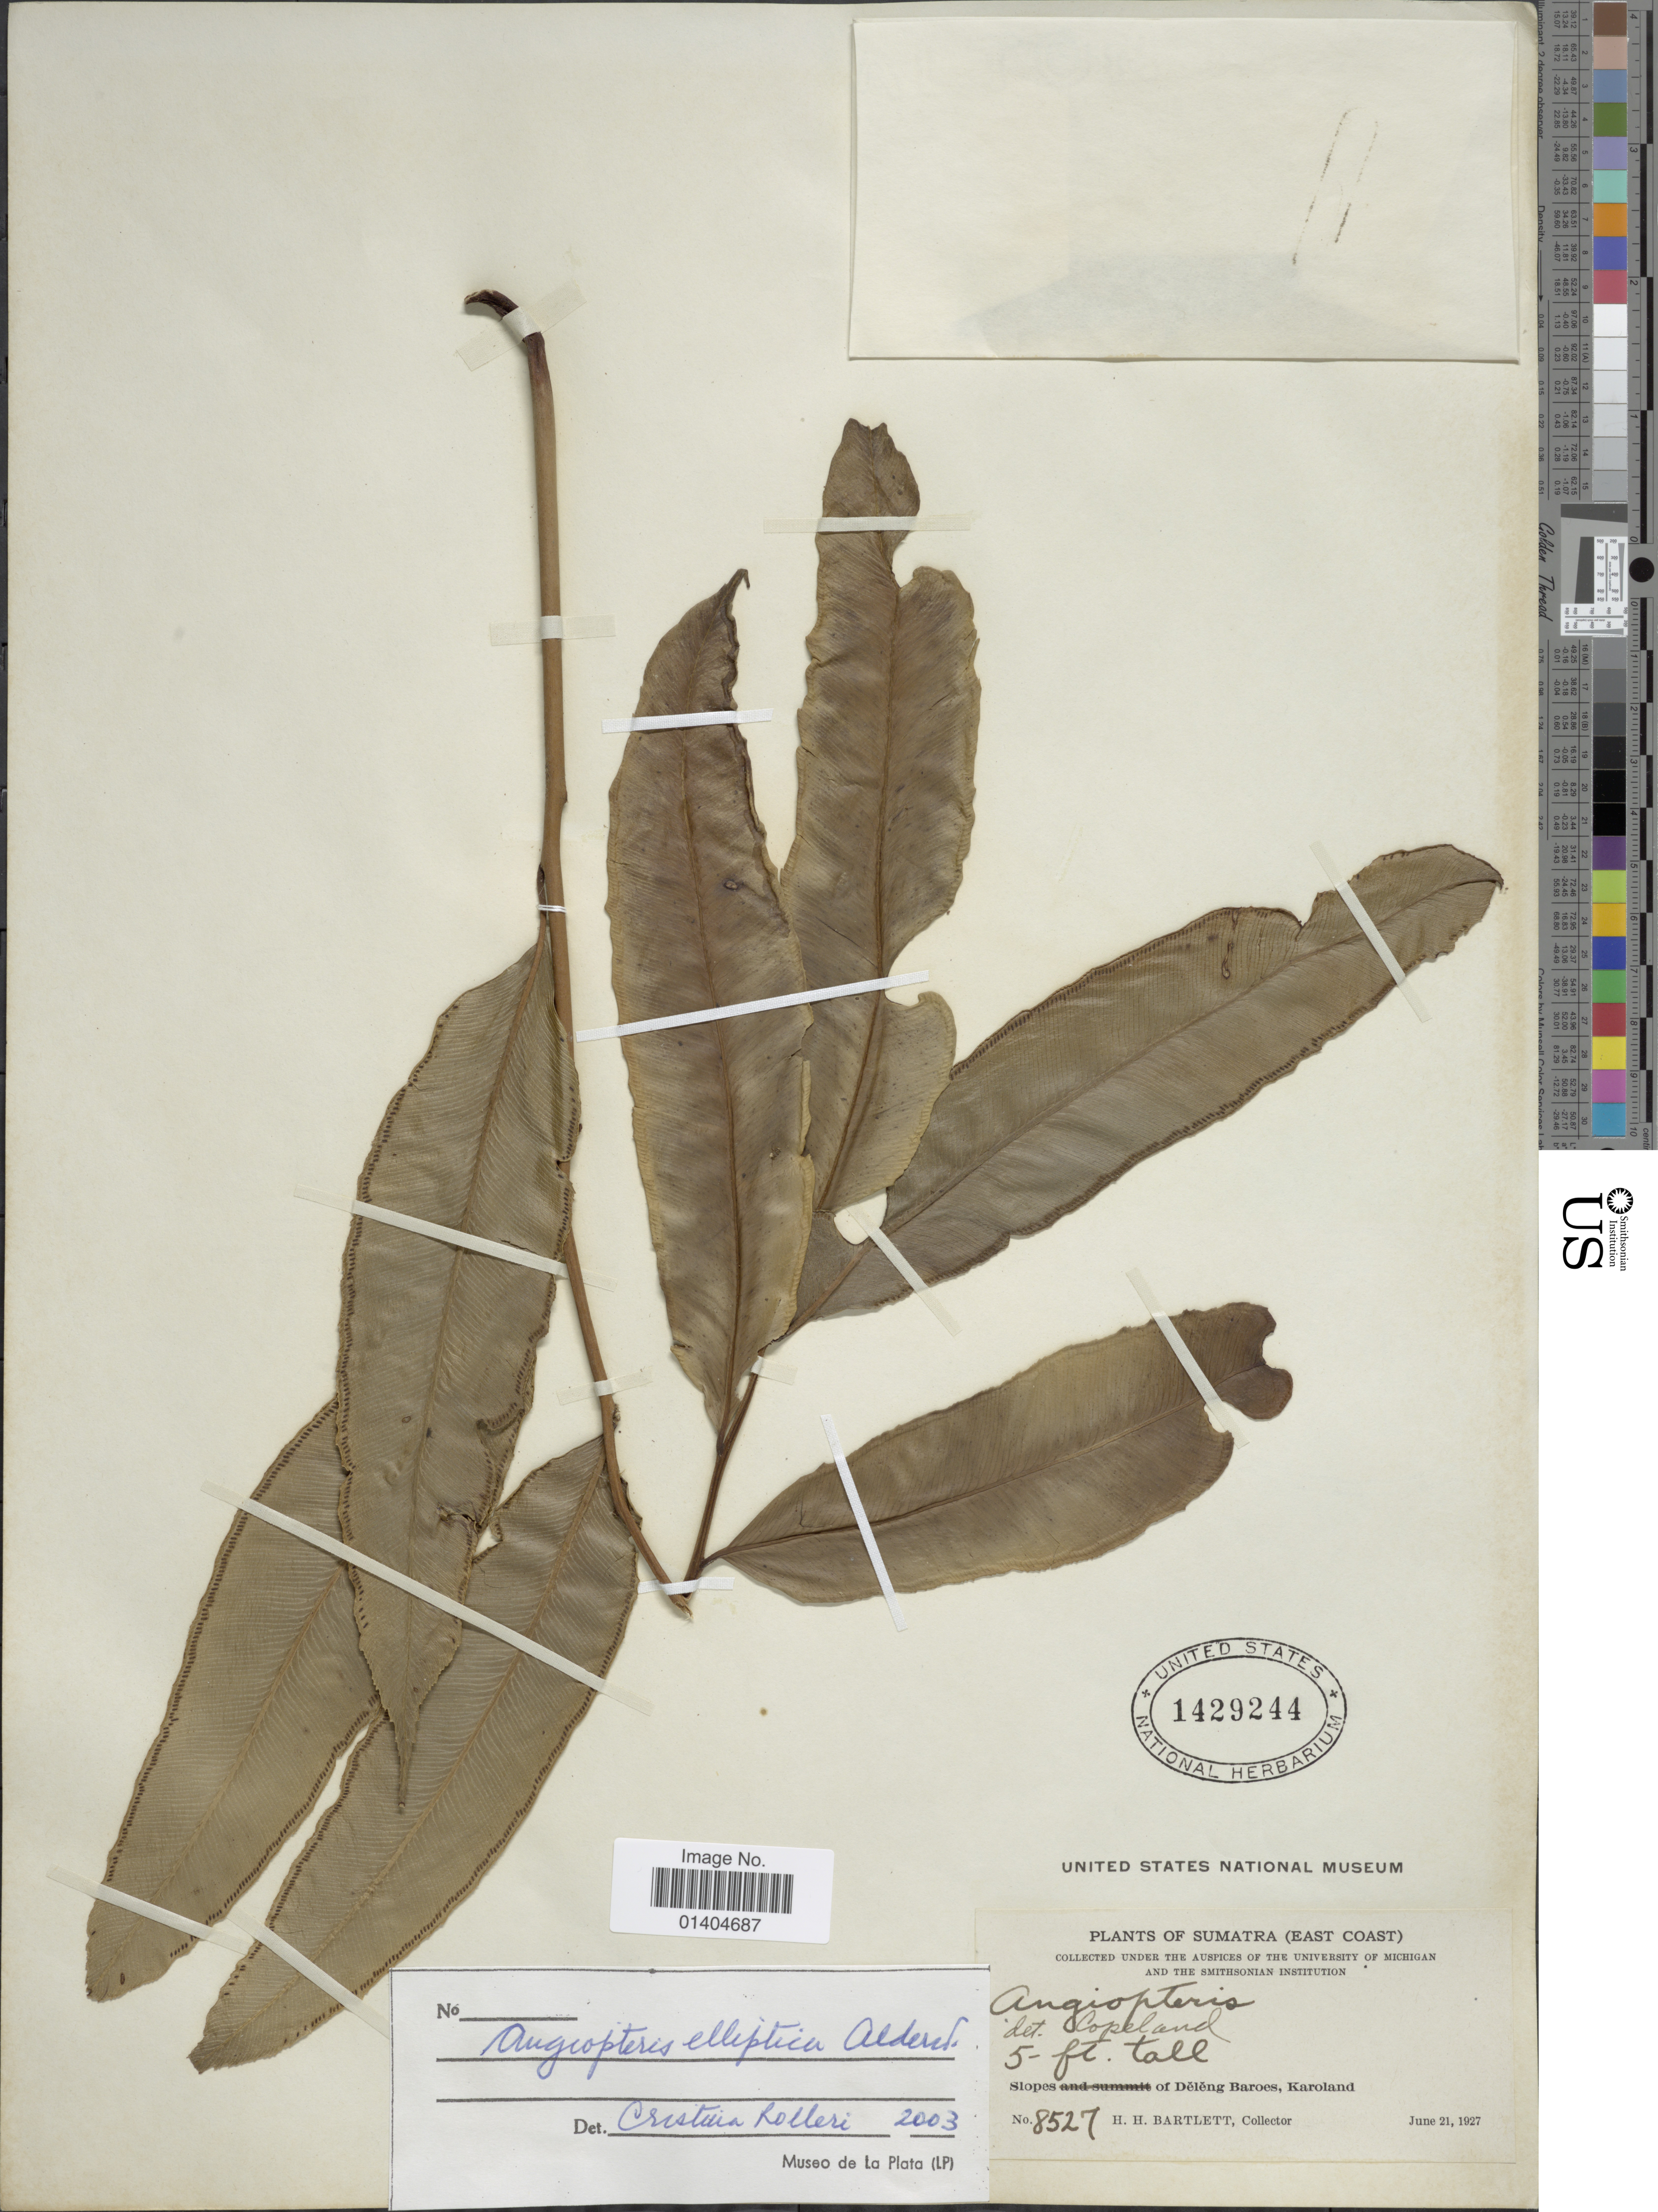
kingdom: Plantae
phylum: Tracheophyta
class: Polypodiopsida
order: Marattiales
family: Marattiaceae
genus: Angiopteris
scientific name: Angiopteris elliptica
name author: Alderw.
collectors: H. H. Bartlett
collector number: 8527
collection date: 1927-06-21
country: Indonesia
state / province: Sumatra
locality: Slopes of Deleng Baroes, Karoland. sumatra (east coast)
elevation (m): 2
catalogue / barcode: US 1429244